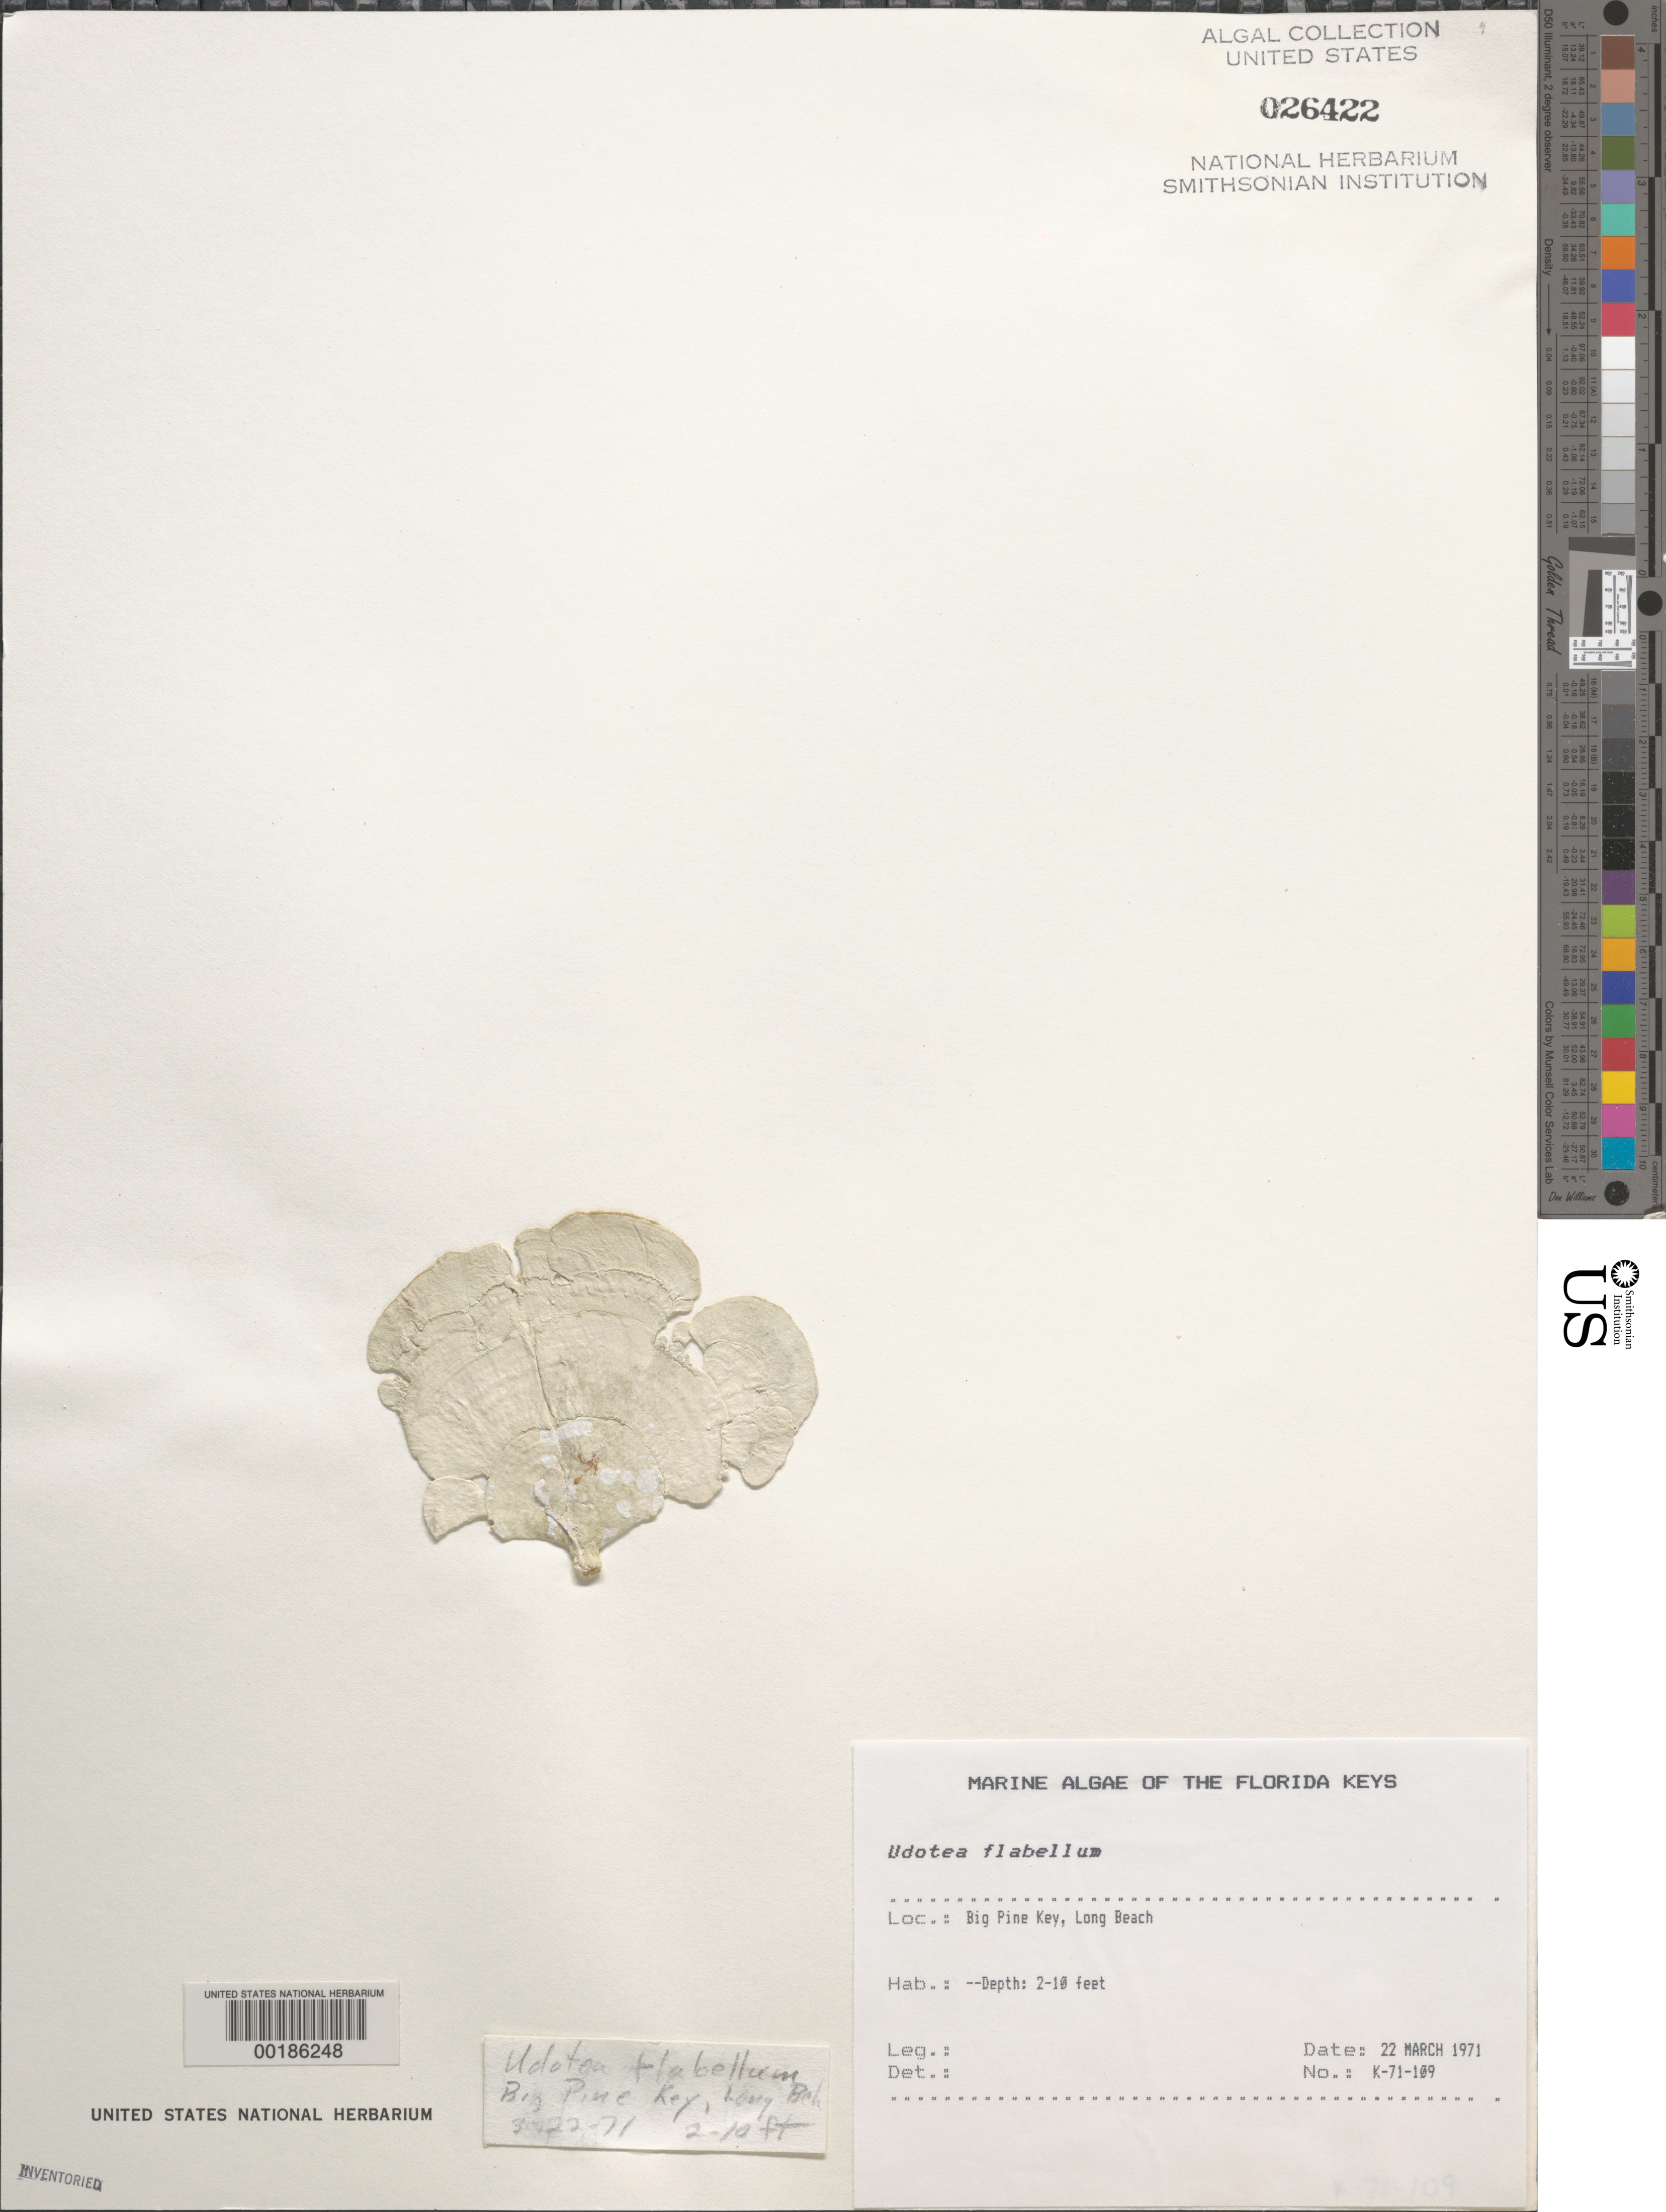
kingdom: Plantae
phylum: Chlorophyta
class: Ulvophyceae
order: Bryopsidales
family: Udoteaceae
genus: Udotea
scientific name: Udotea flabellum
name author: (J. Ellis & Sol.) M. Howe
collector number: K-71-109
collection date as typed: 22 Mar 1971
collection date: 1971-03-22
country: United States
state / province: Florida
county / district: Monroe County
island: Big Pine Key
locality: Long Beach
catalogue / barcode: US 26422